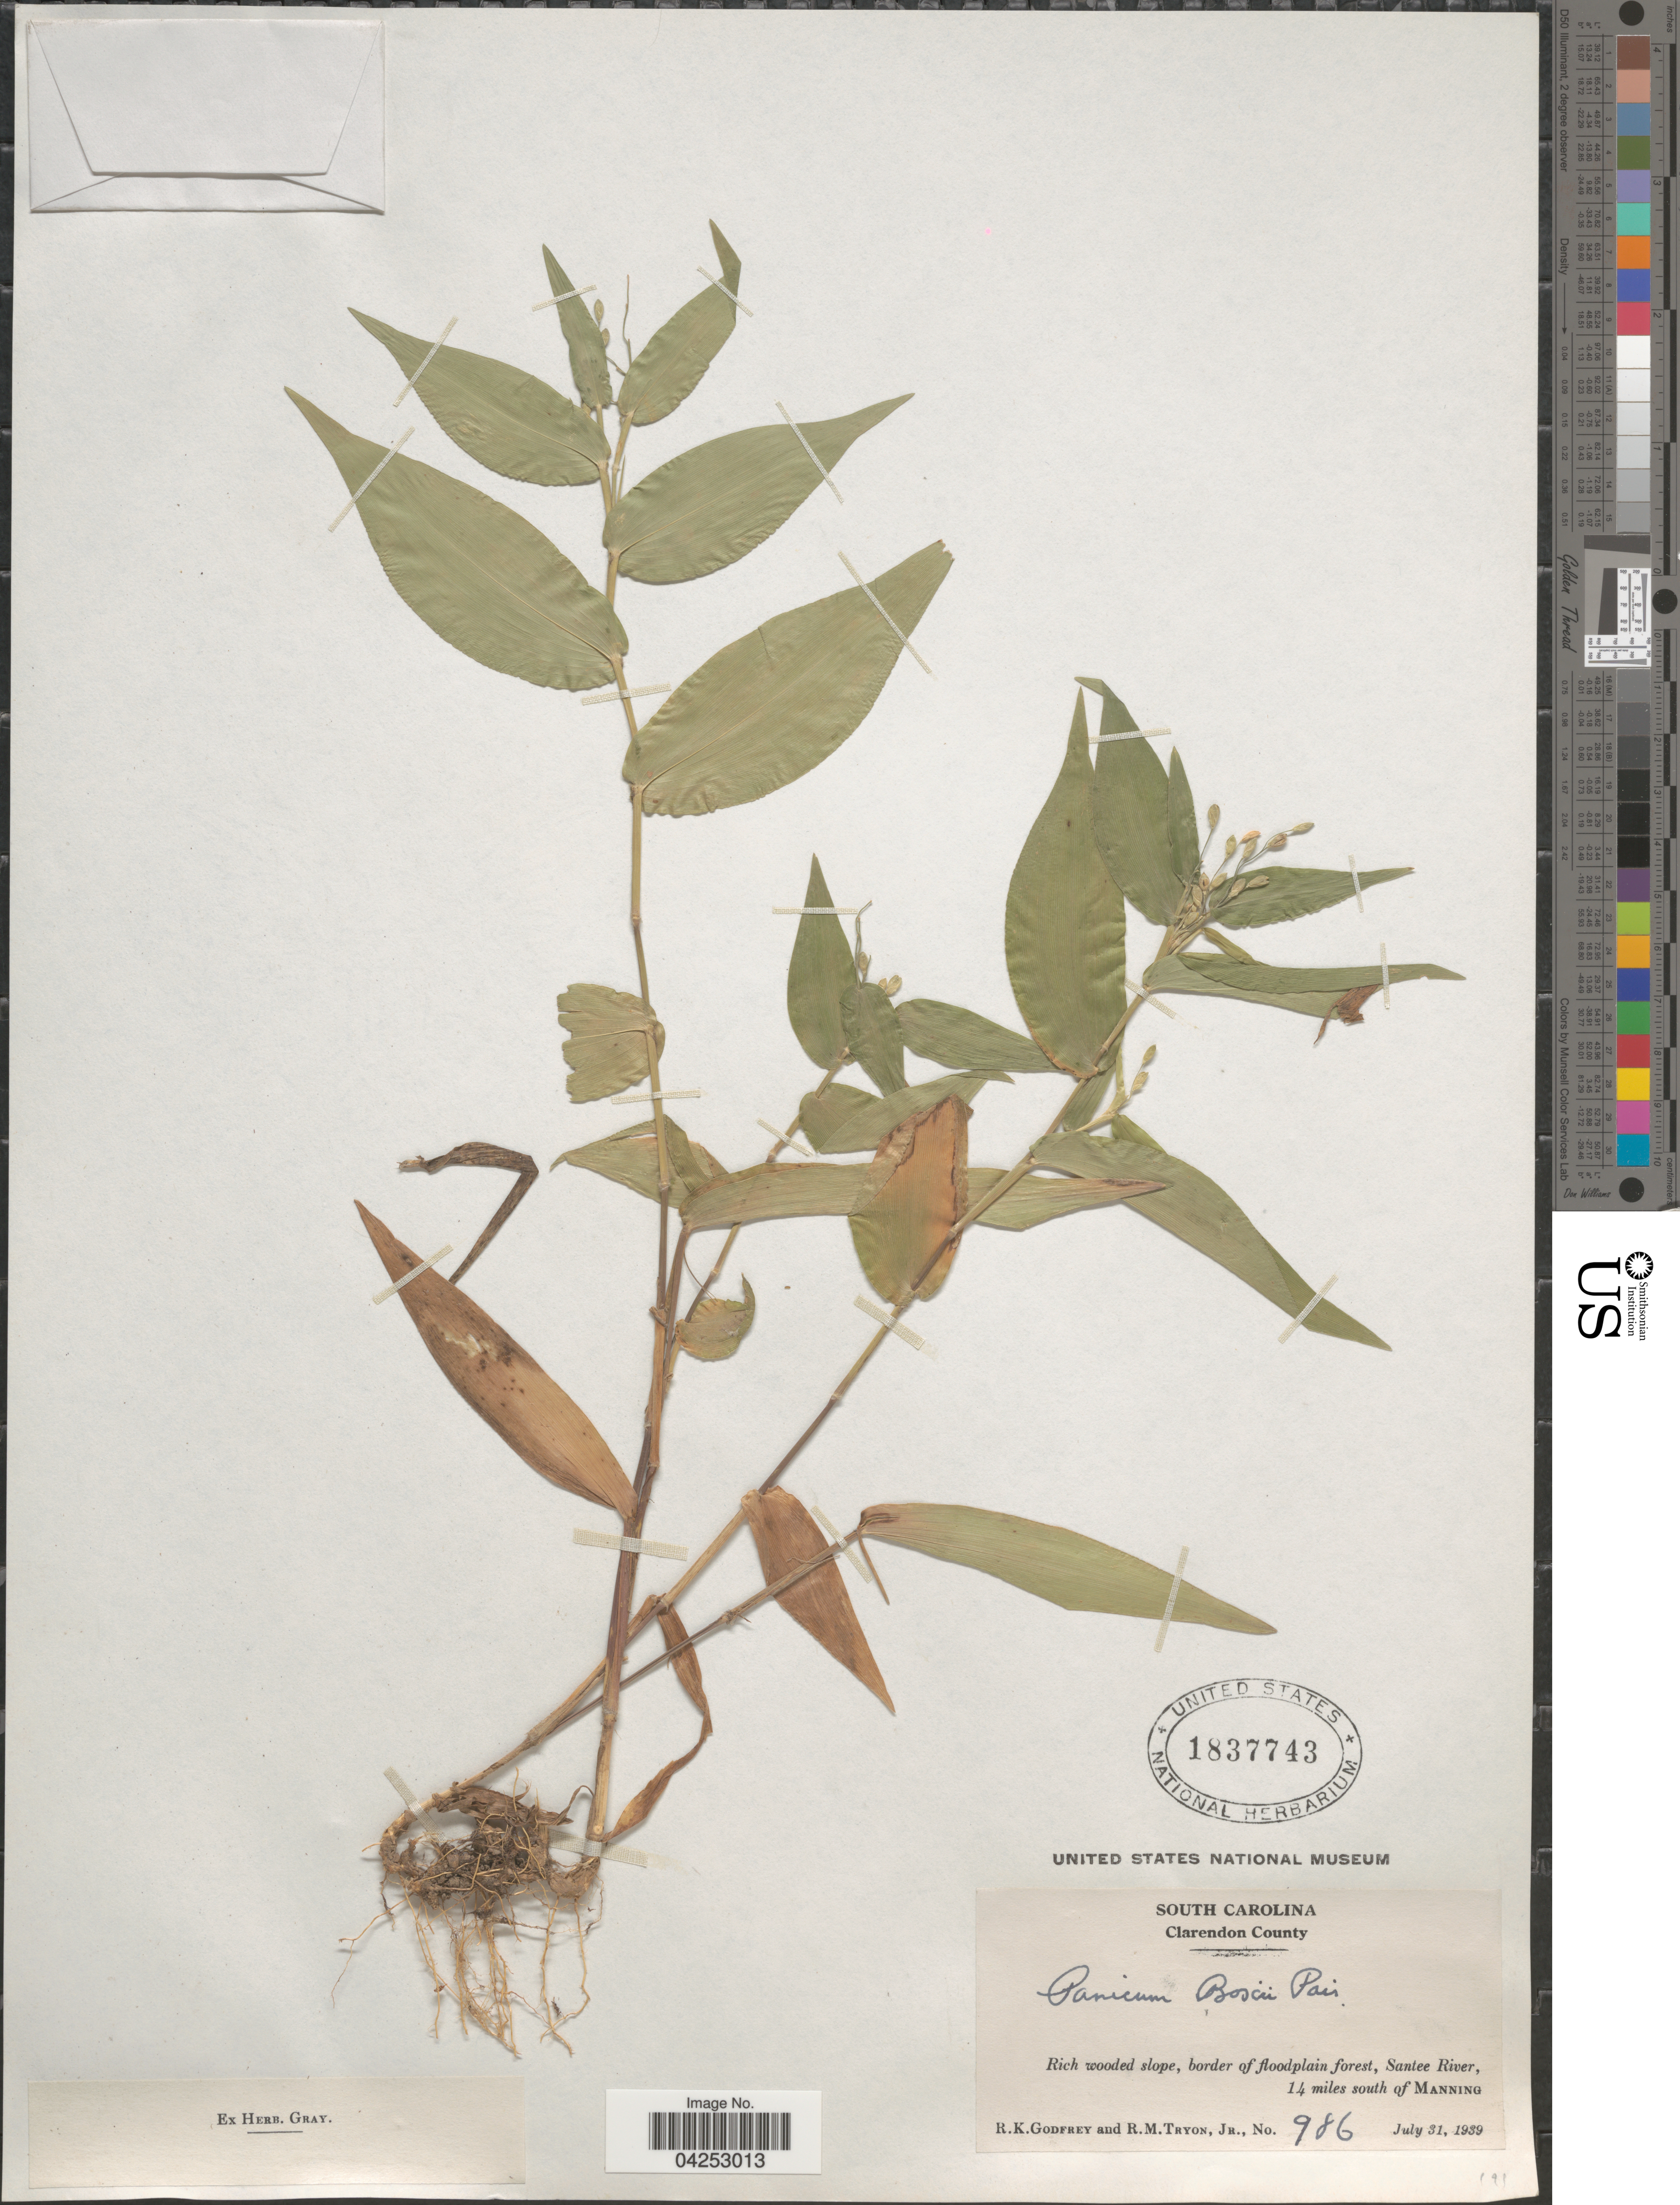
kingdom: Plantae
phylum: Tracheophyta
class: Liliopsida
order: Poales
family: Poaceae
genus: Dichanthelium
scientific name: Dichanthelium boscii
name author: (Poir.) Gould & C.A. Clark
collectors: R. K. Godfrey & R. Tryon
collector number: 986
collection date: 1939-07-31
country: United States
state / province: South Carolina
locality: Clarendon County. Rich wooded slope, border of floodplain forest, Santee River, 14 miles south of Manning.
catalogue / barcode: US 1837743